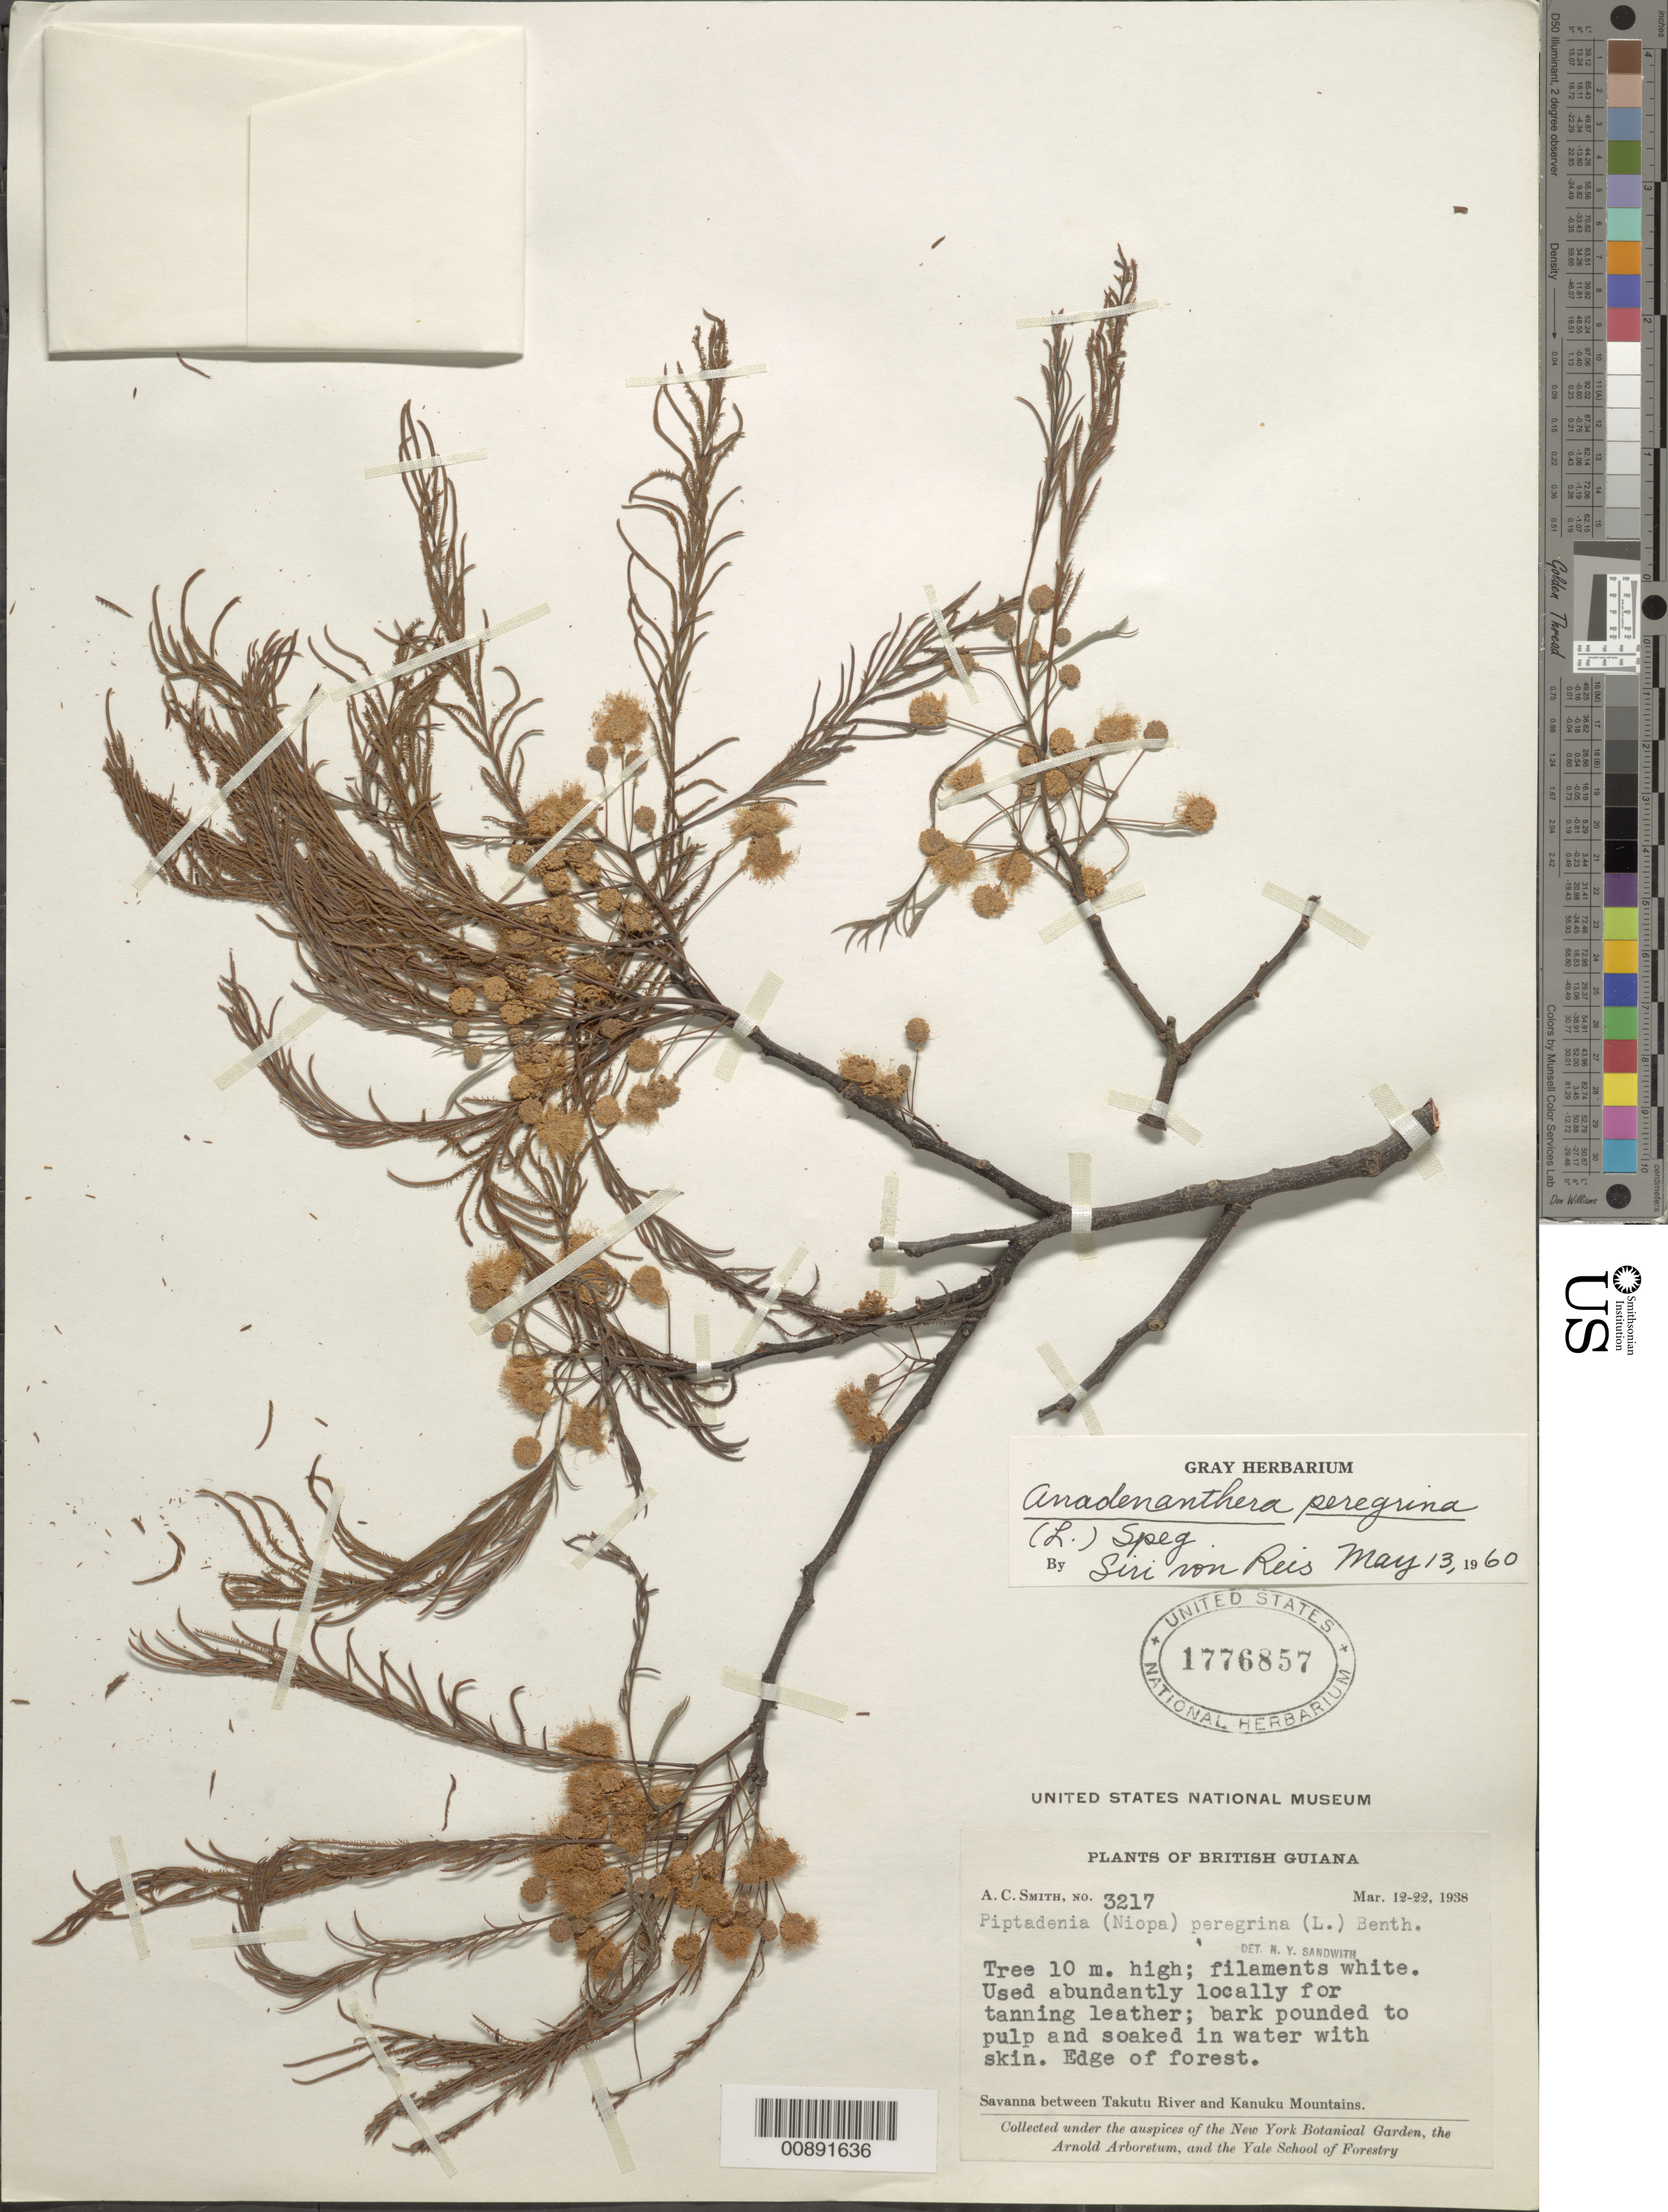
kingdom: Plantae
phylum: Tracheophyta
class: Magnoliopsida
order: Fabales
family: Fabaceae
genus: Anadenanthera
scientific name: Anadenanthera peregrina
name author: (L.) Speg.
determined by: von Reis, Siri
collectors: A. C. Smith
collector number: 3217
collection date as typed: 12-Mar-38 to 22-Mar-38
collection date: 1938-03-12/1938-03-22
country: Guyana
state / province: U. Takutu-U. Essequibo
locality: Takutu River to Kanuku Mountains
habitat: Savanna; edge of forest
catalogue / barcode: US 1776857